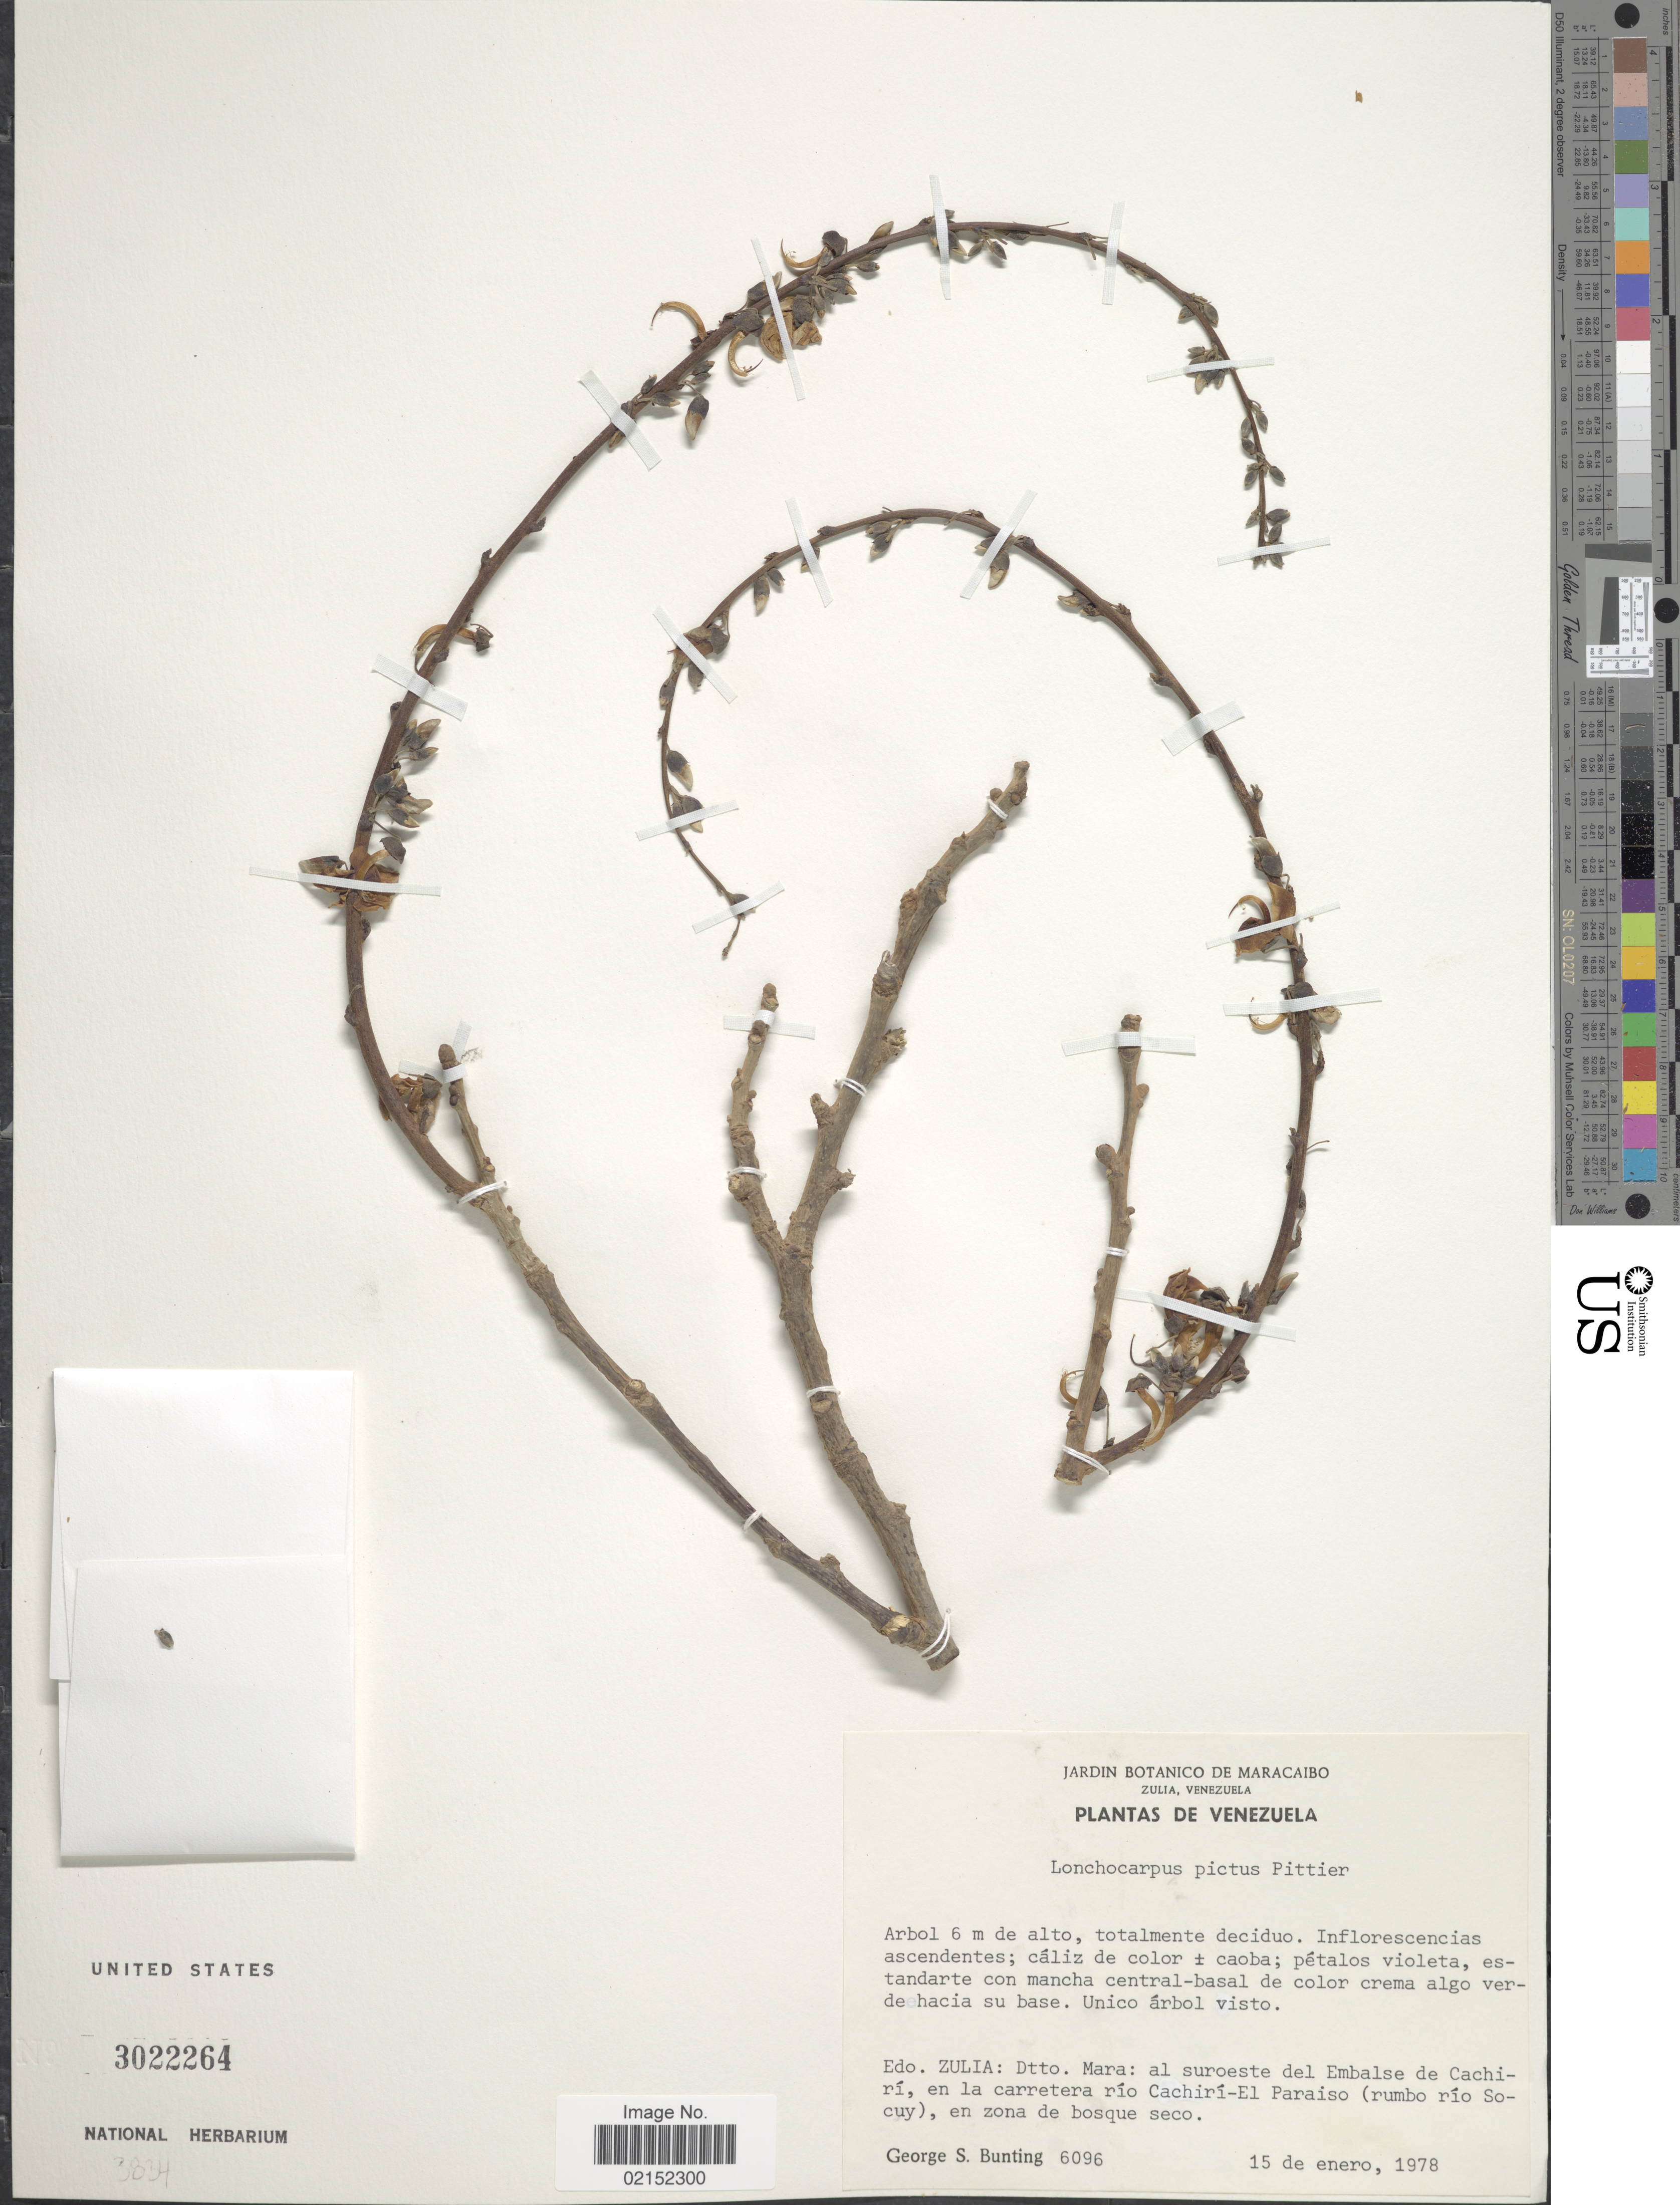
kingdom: Plantae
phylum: Tracheophyta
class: Magnoliopsida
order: Fabales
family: Fabaceae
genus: Lonchocarpus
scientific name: Lonchocarpus pictus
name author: Pittier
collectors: G. S. Bunting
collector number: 6096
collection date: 1978-01-15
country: Venezuela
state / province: Zulia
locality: Dtto. Mara: al suroeste del Embalse de Cachiri, en la carretera rio cachiri-El Paraiso (rumbo rio Socuy), en zona de bosque seco.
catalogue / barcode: US 3022264